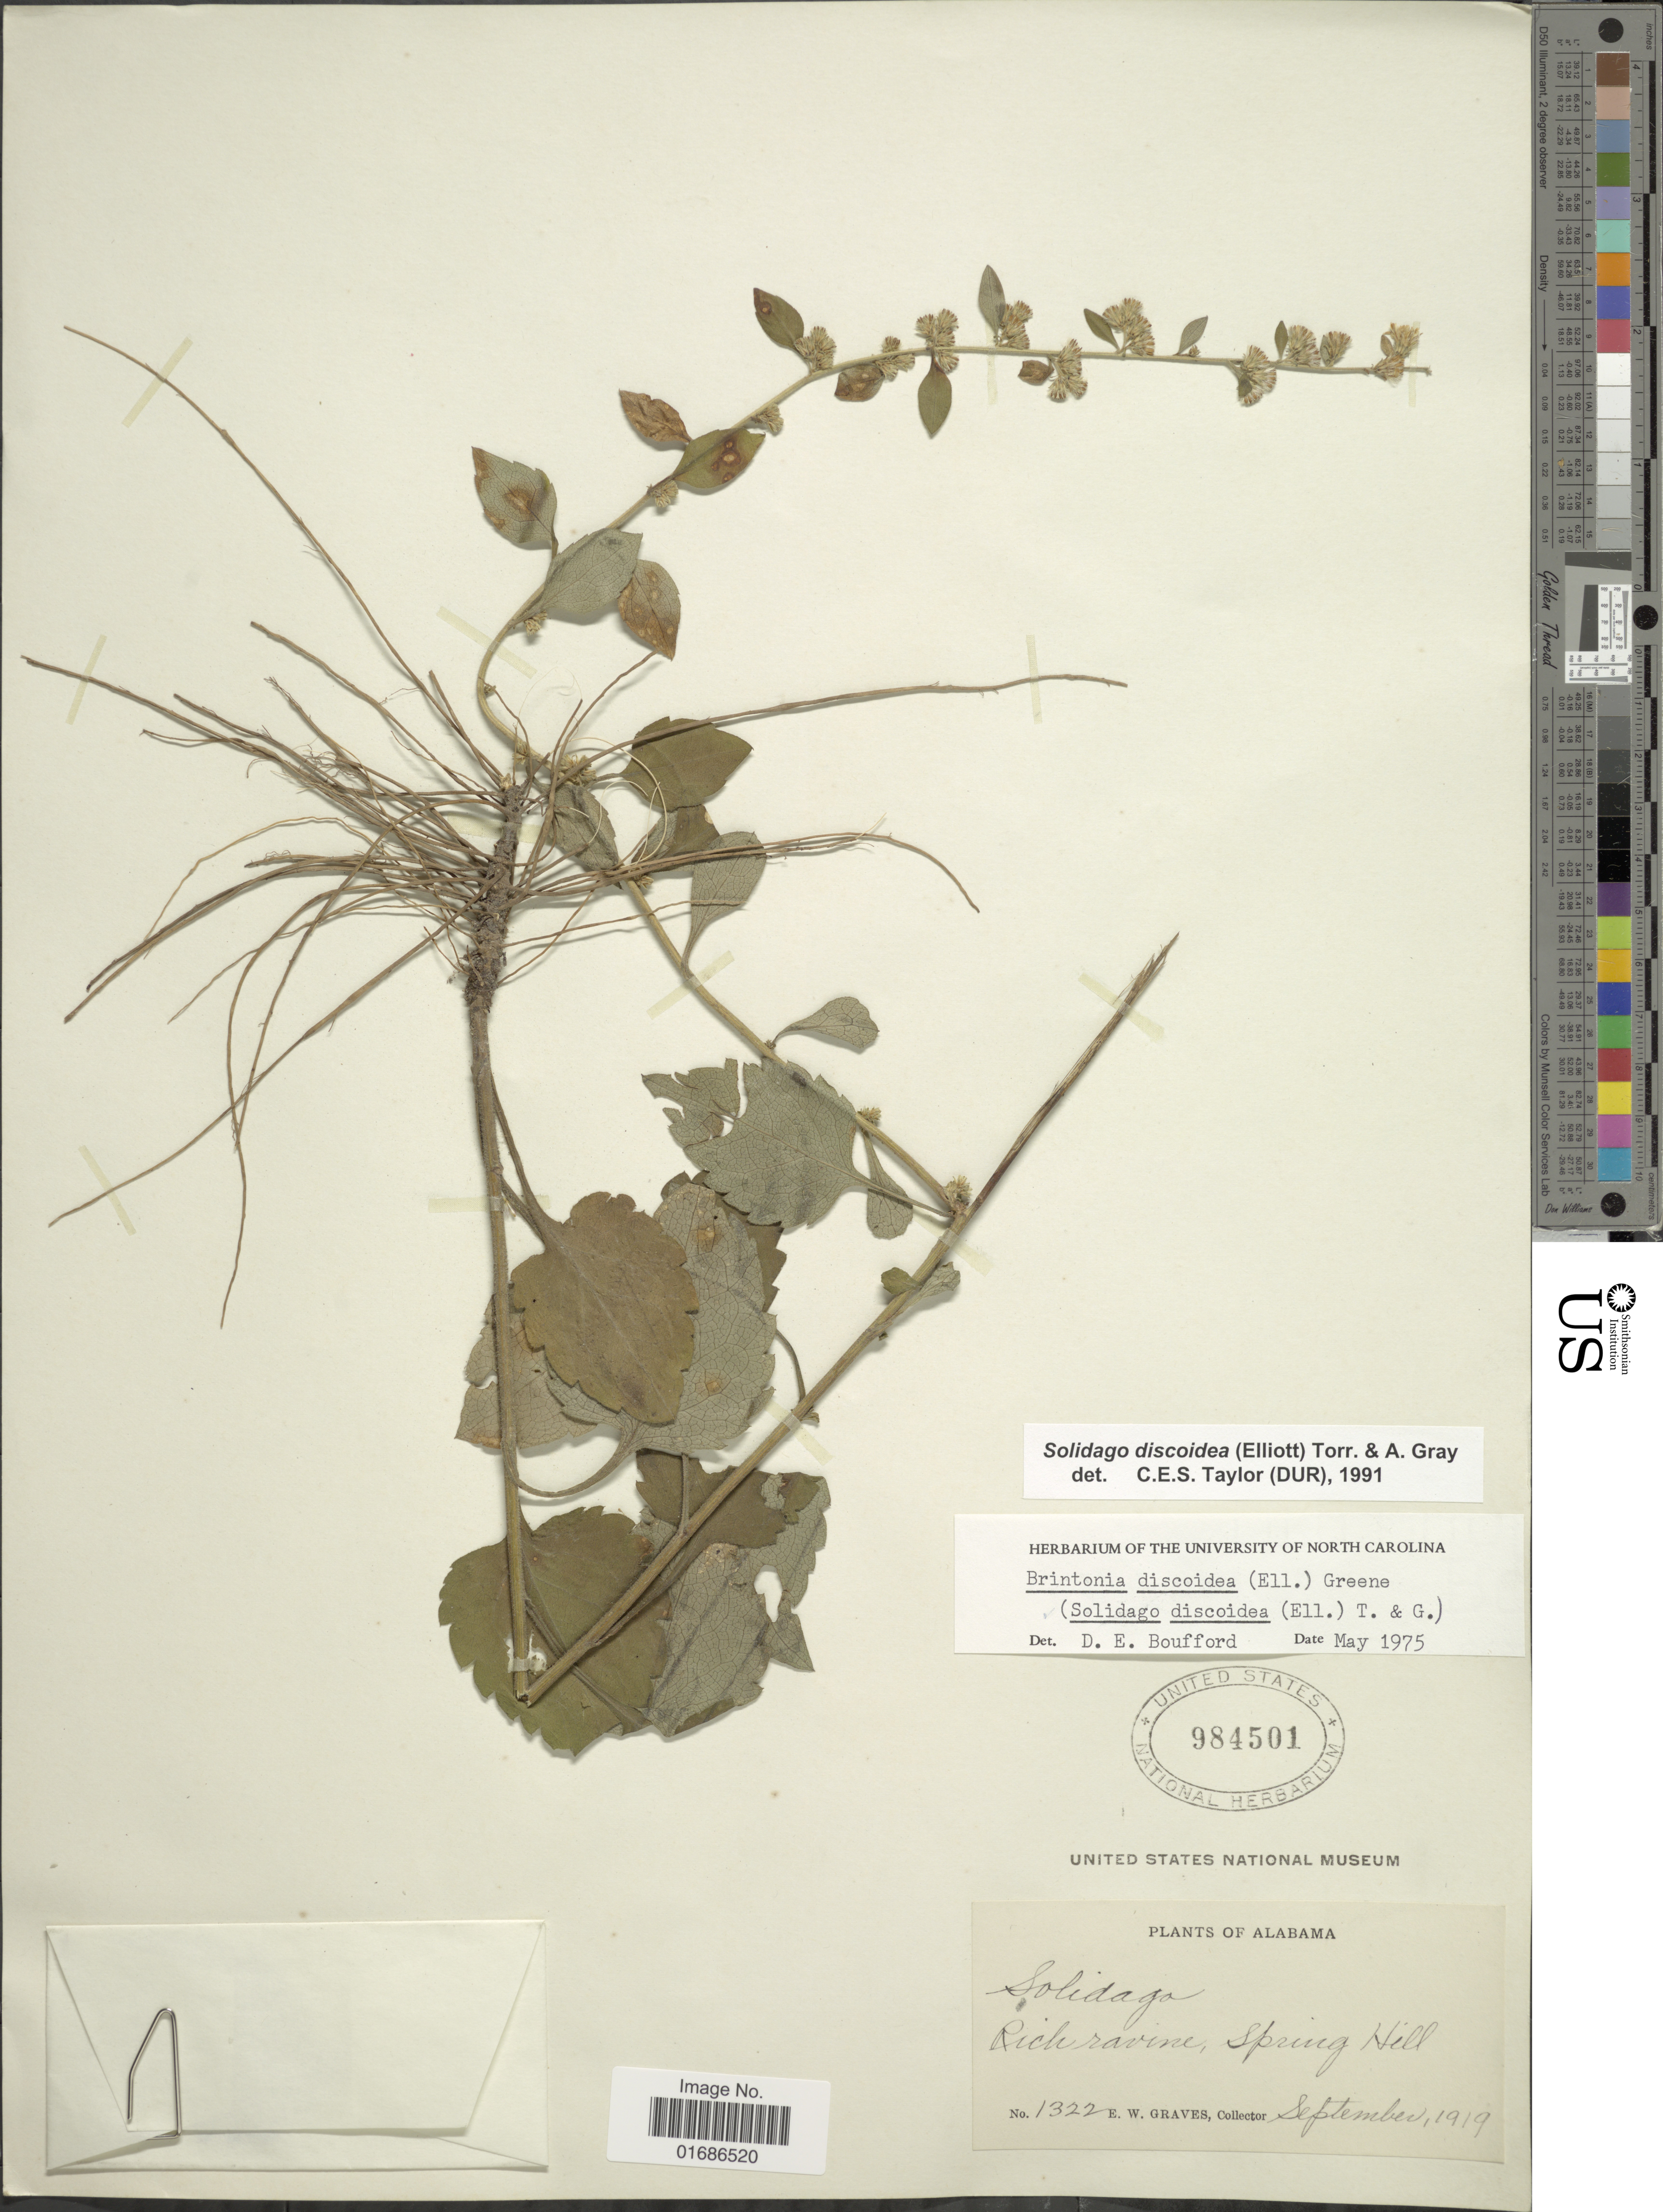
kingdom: Plantae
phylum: Tracheophyta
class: Magnoliopsida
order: Asterales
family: Asteraceae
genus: Solidago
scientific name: Solidago discoidea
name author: (Elliott) Torr. & A. Gray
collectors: E. Graves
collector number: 1322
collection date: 1919-09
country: United States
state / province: Alabama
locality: Rich ravine, Spring Hill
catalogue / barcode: US 984501